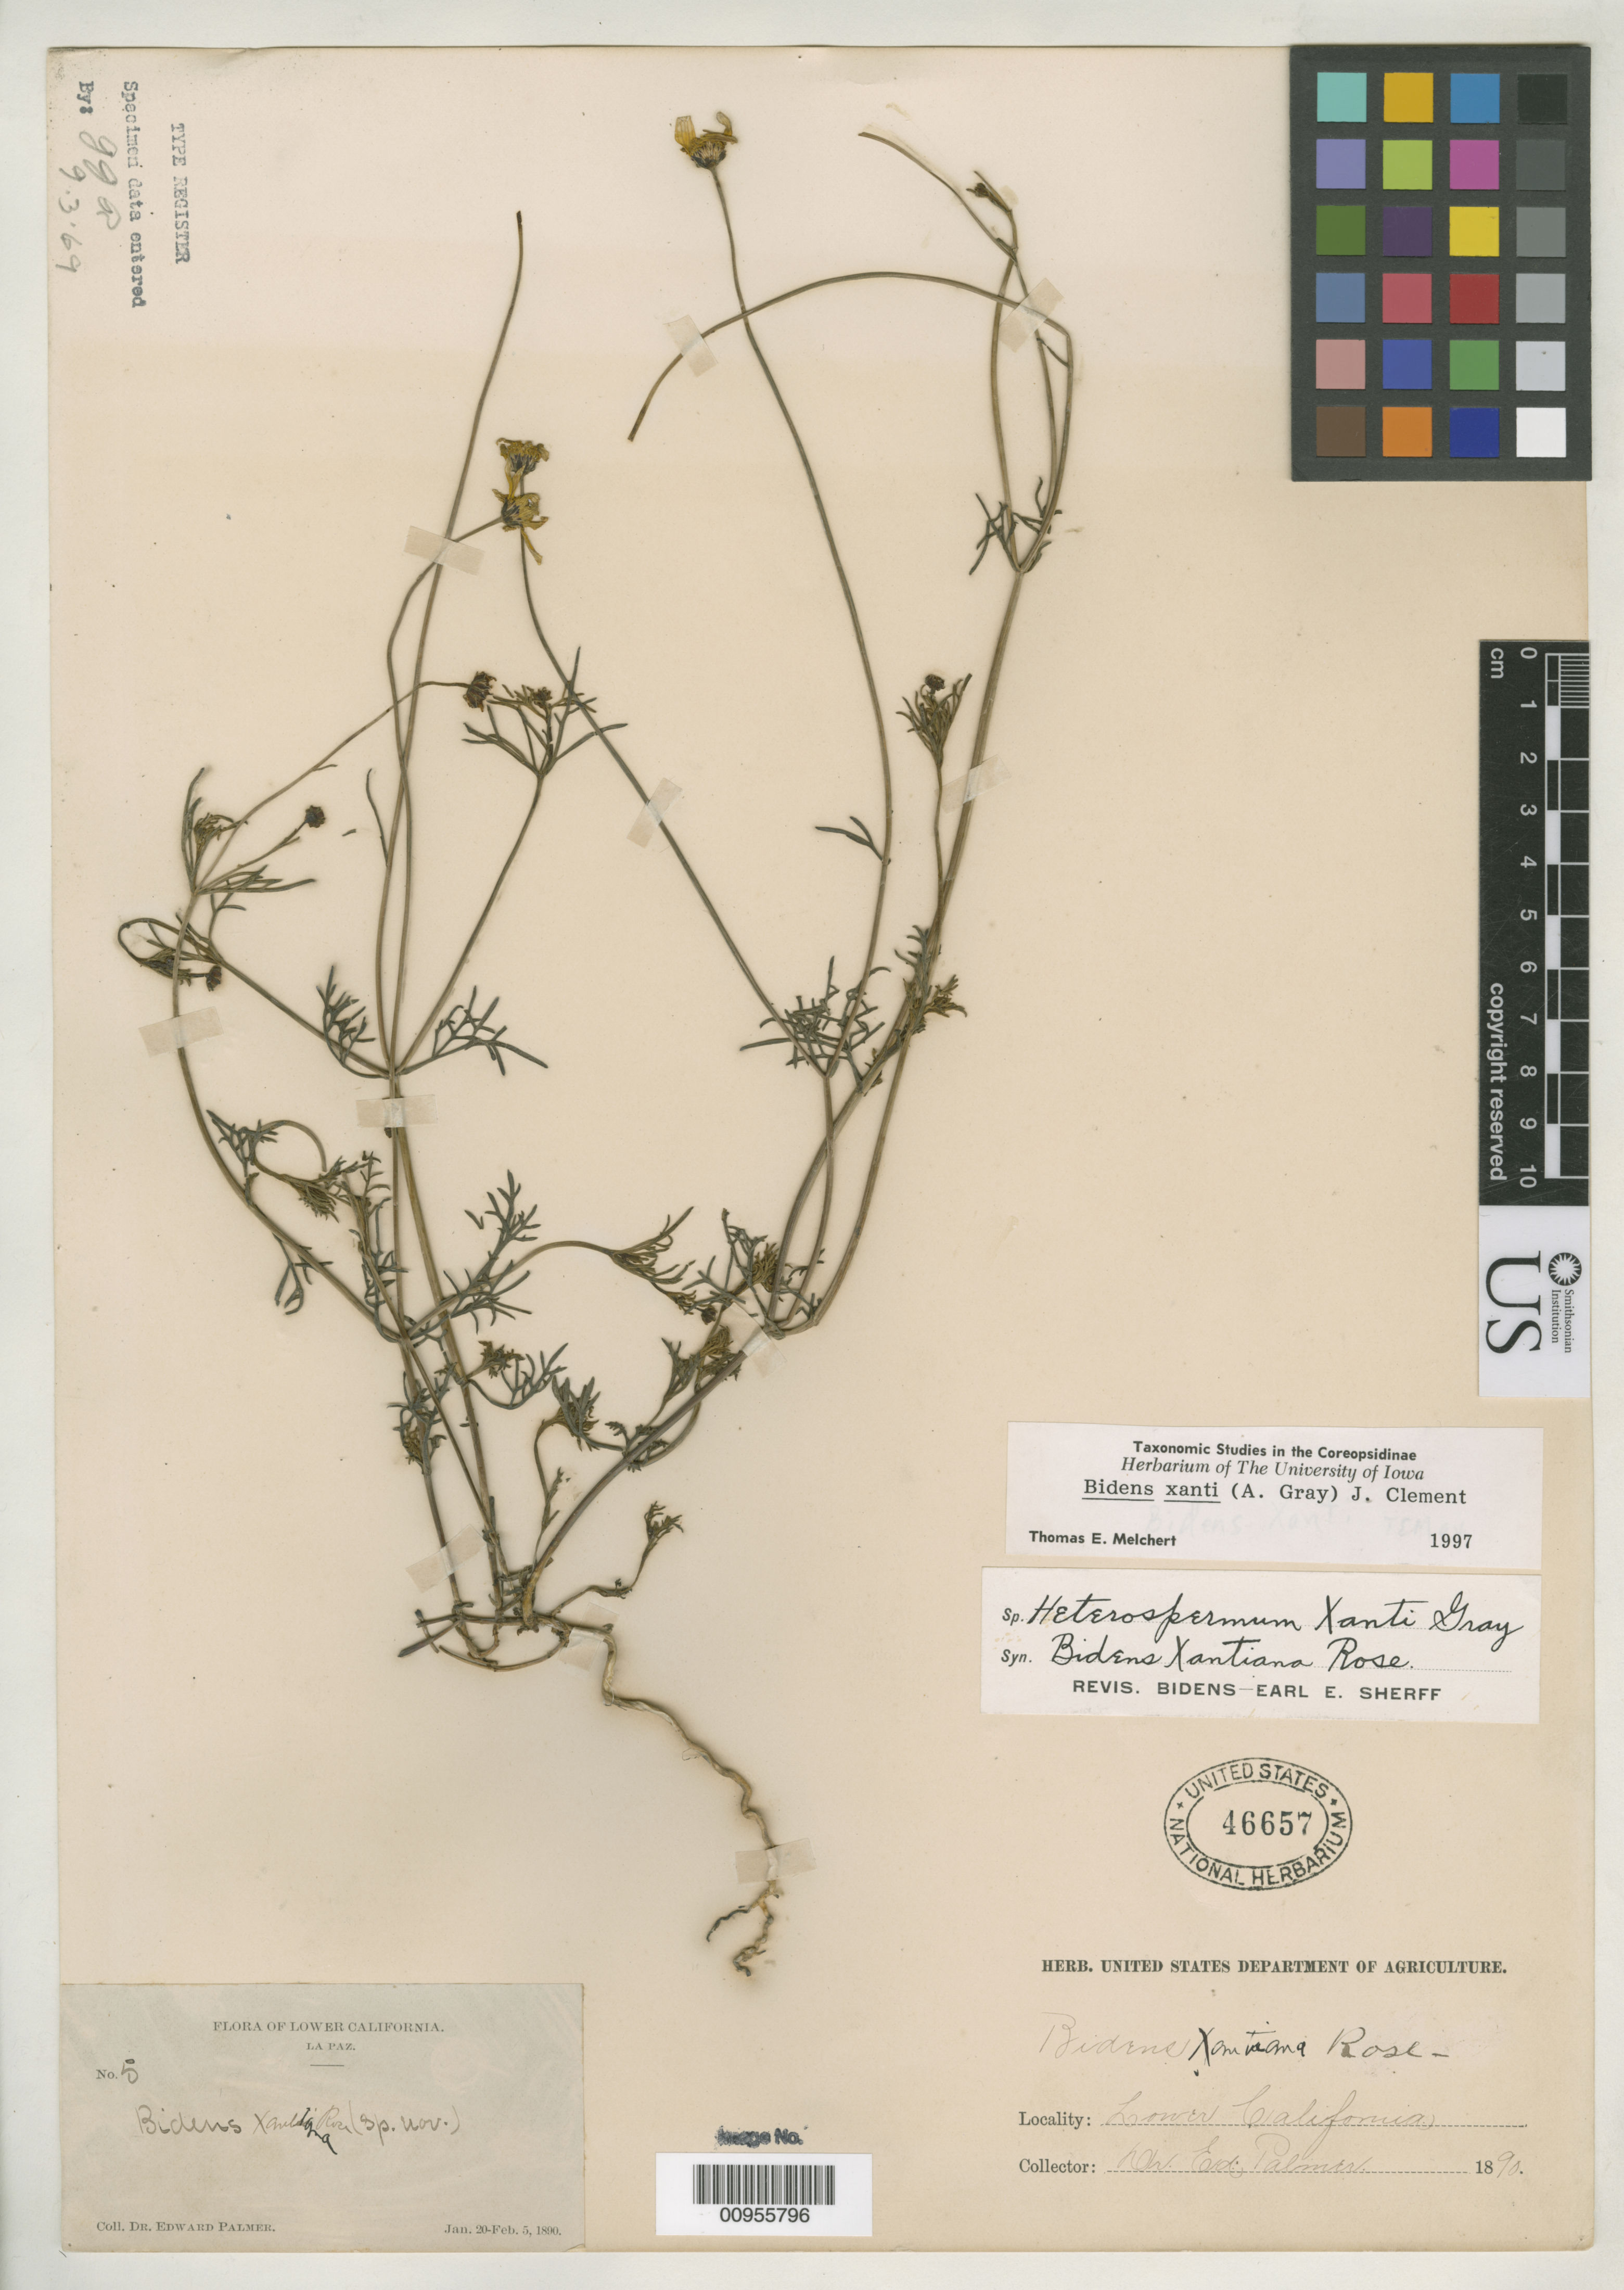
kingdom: Plantae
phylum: Tracheophyta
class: Magnoliopsida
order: Asterales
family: Asteraceae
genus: Bidens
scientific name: Bidens xantiana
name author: Rose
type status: Holotype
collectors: E. Palmer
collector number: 5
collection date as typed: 20 Jan 1890 to 05 Feb 1890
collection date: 1890-01-20/1890-02-05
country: Mexico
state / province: Baja California Sur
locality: La Paz.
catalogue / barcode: US 46657